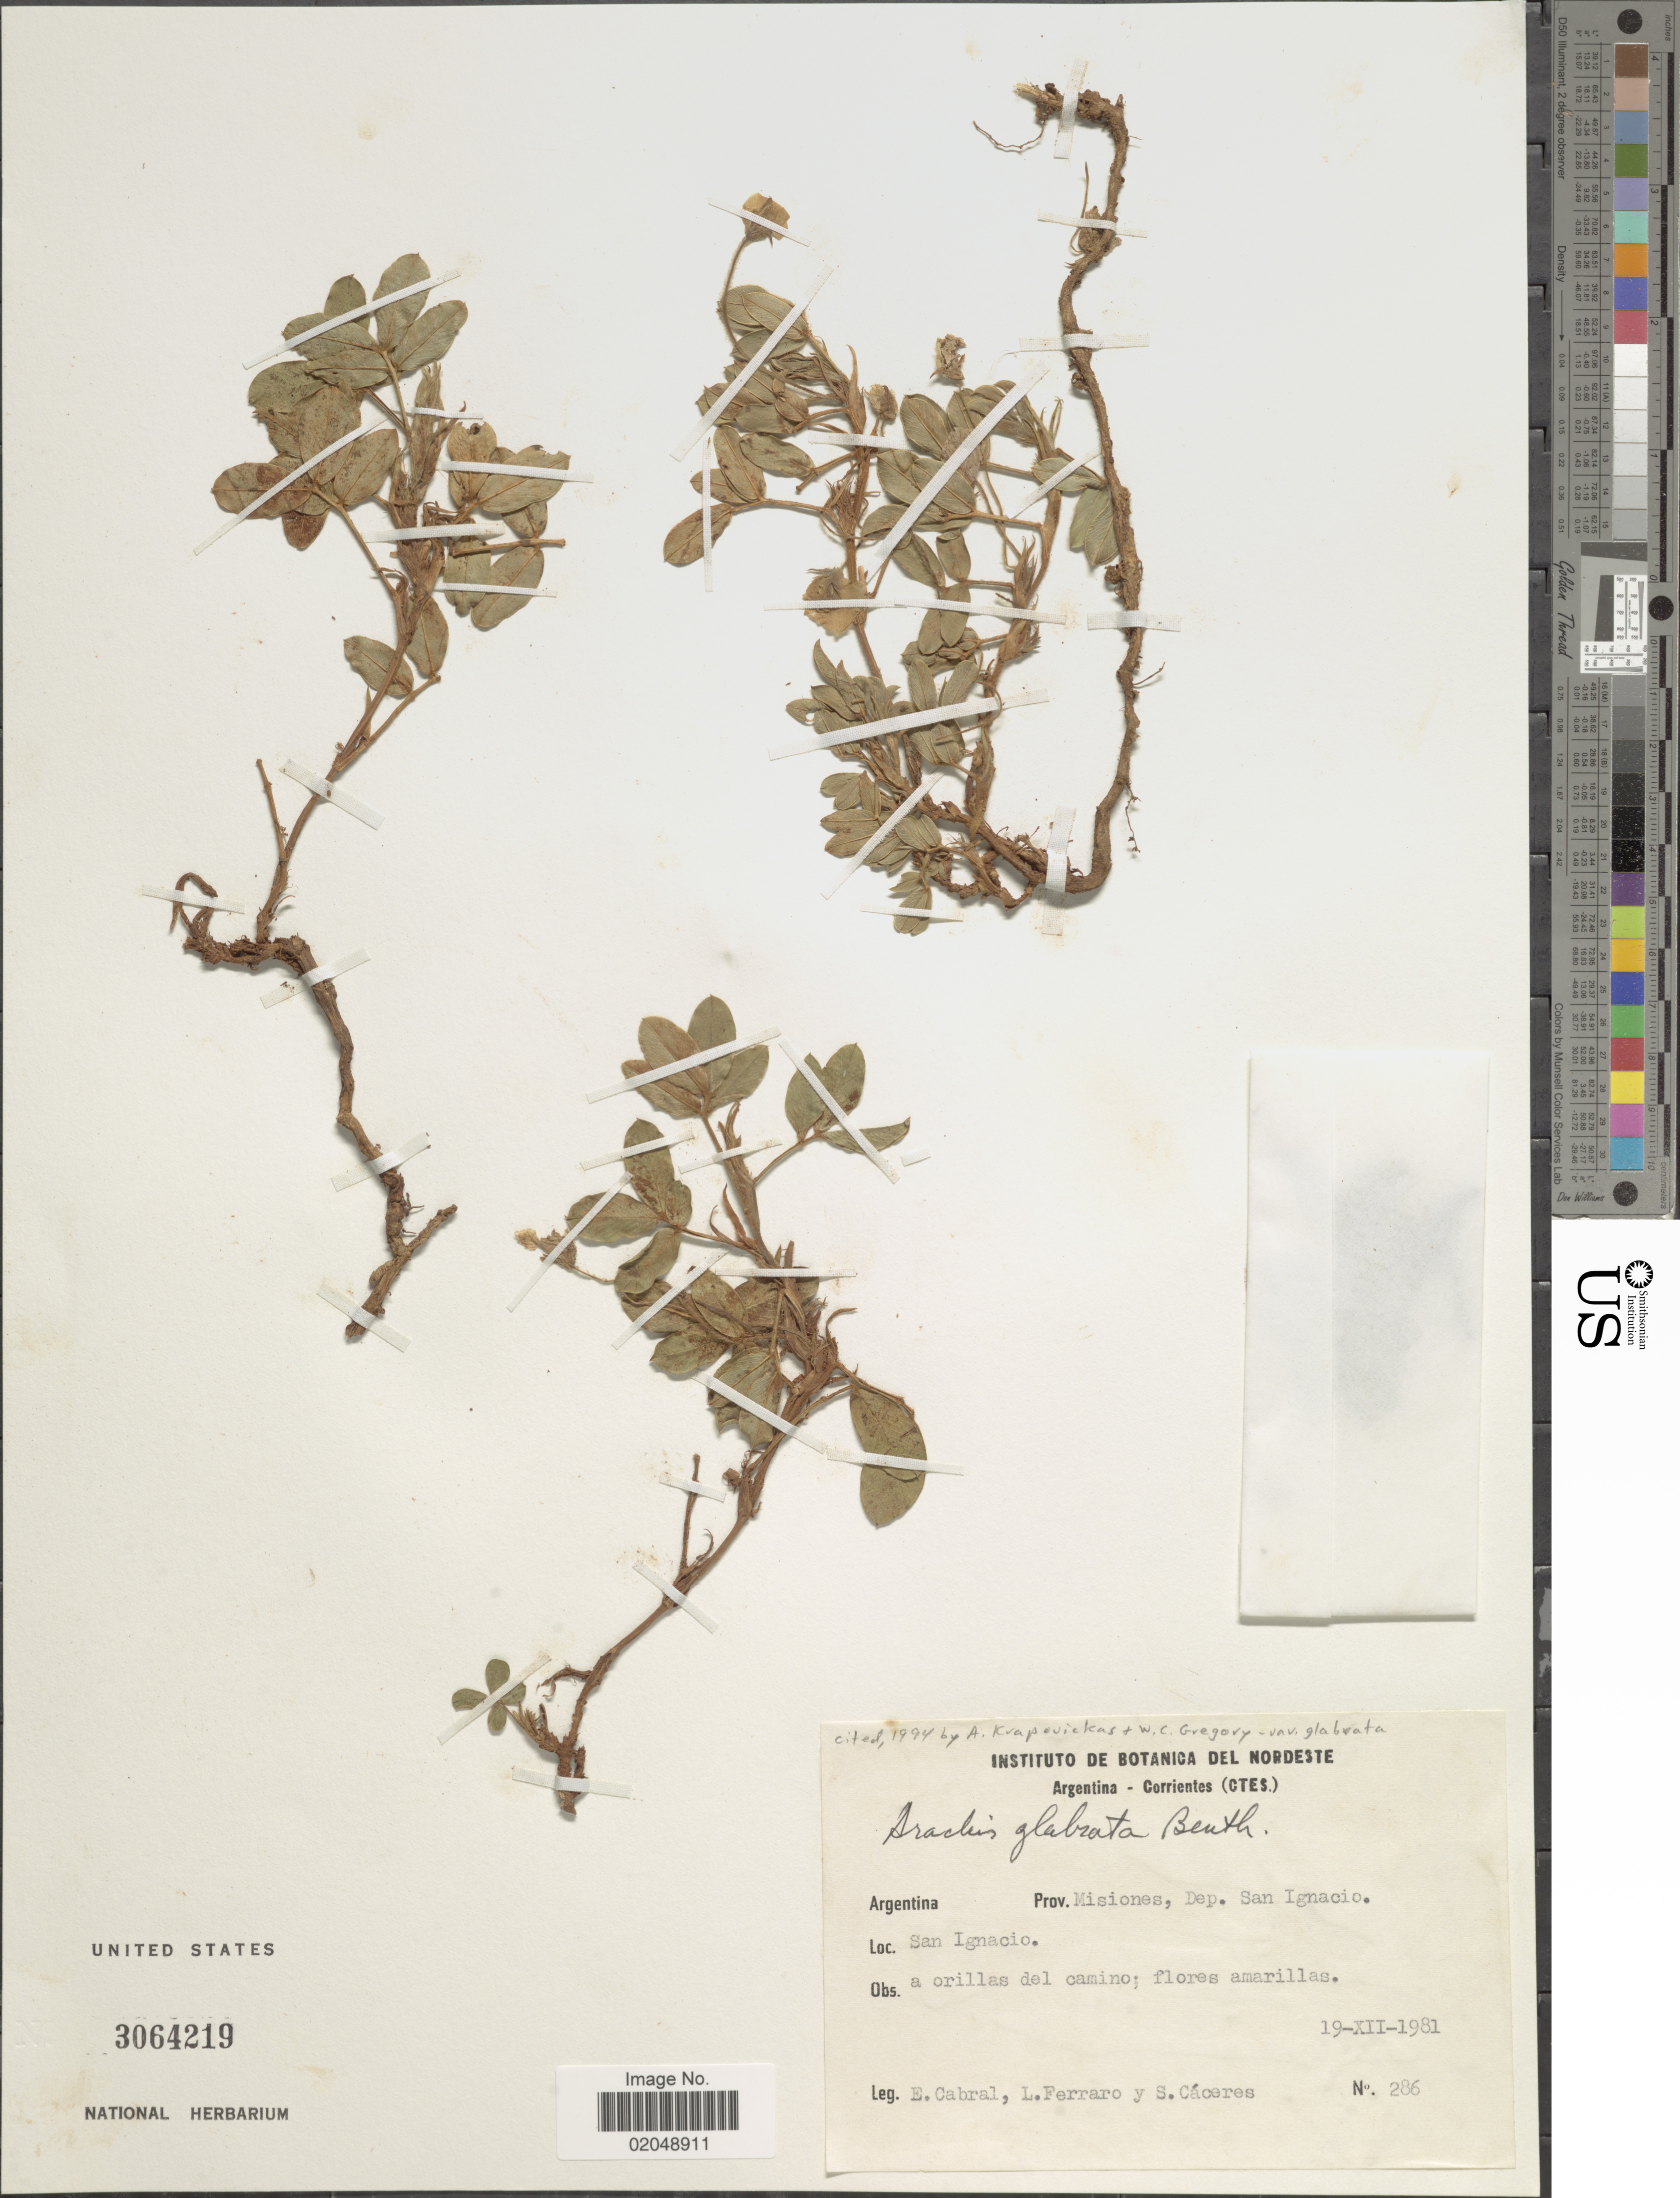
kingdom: Plantae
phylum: Tracheophyta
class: Magnoliopsida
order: Fabales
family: Fabaceae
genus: Arachis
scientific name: Arachis glabrata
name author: Benth.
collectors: E. Cabral, L. Ferraro & S. Cáceres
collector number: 286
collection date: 1980-12-19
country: Argentina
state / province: Misiones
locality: Dep. San Ignacio, San Ignacio; a orillas del camino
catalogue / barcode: US 3064219